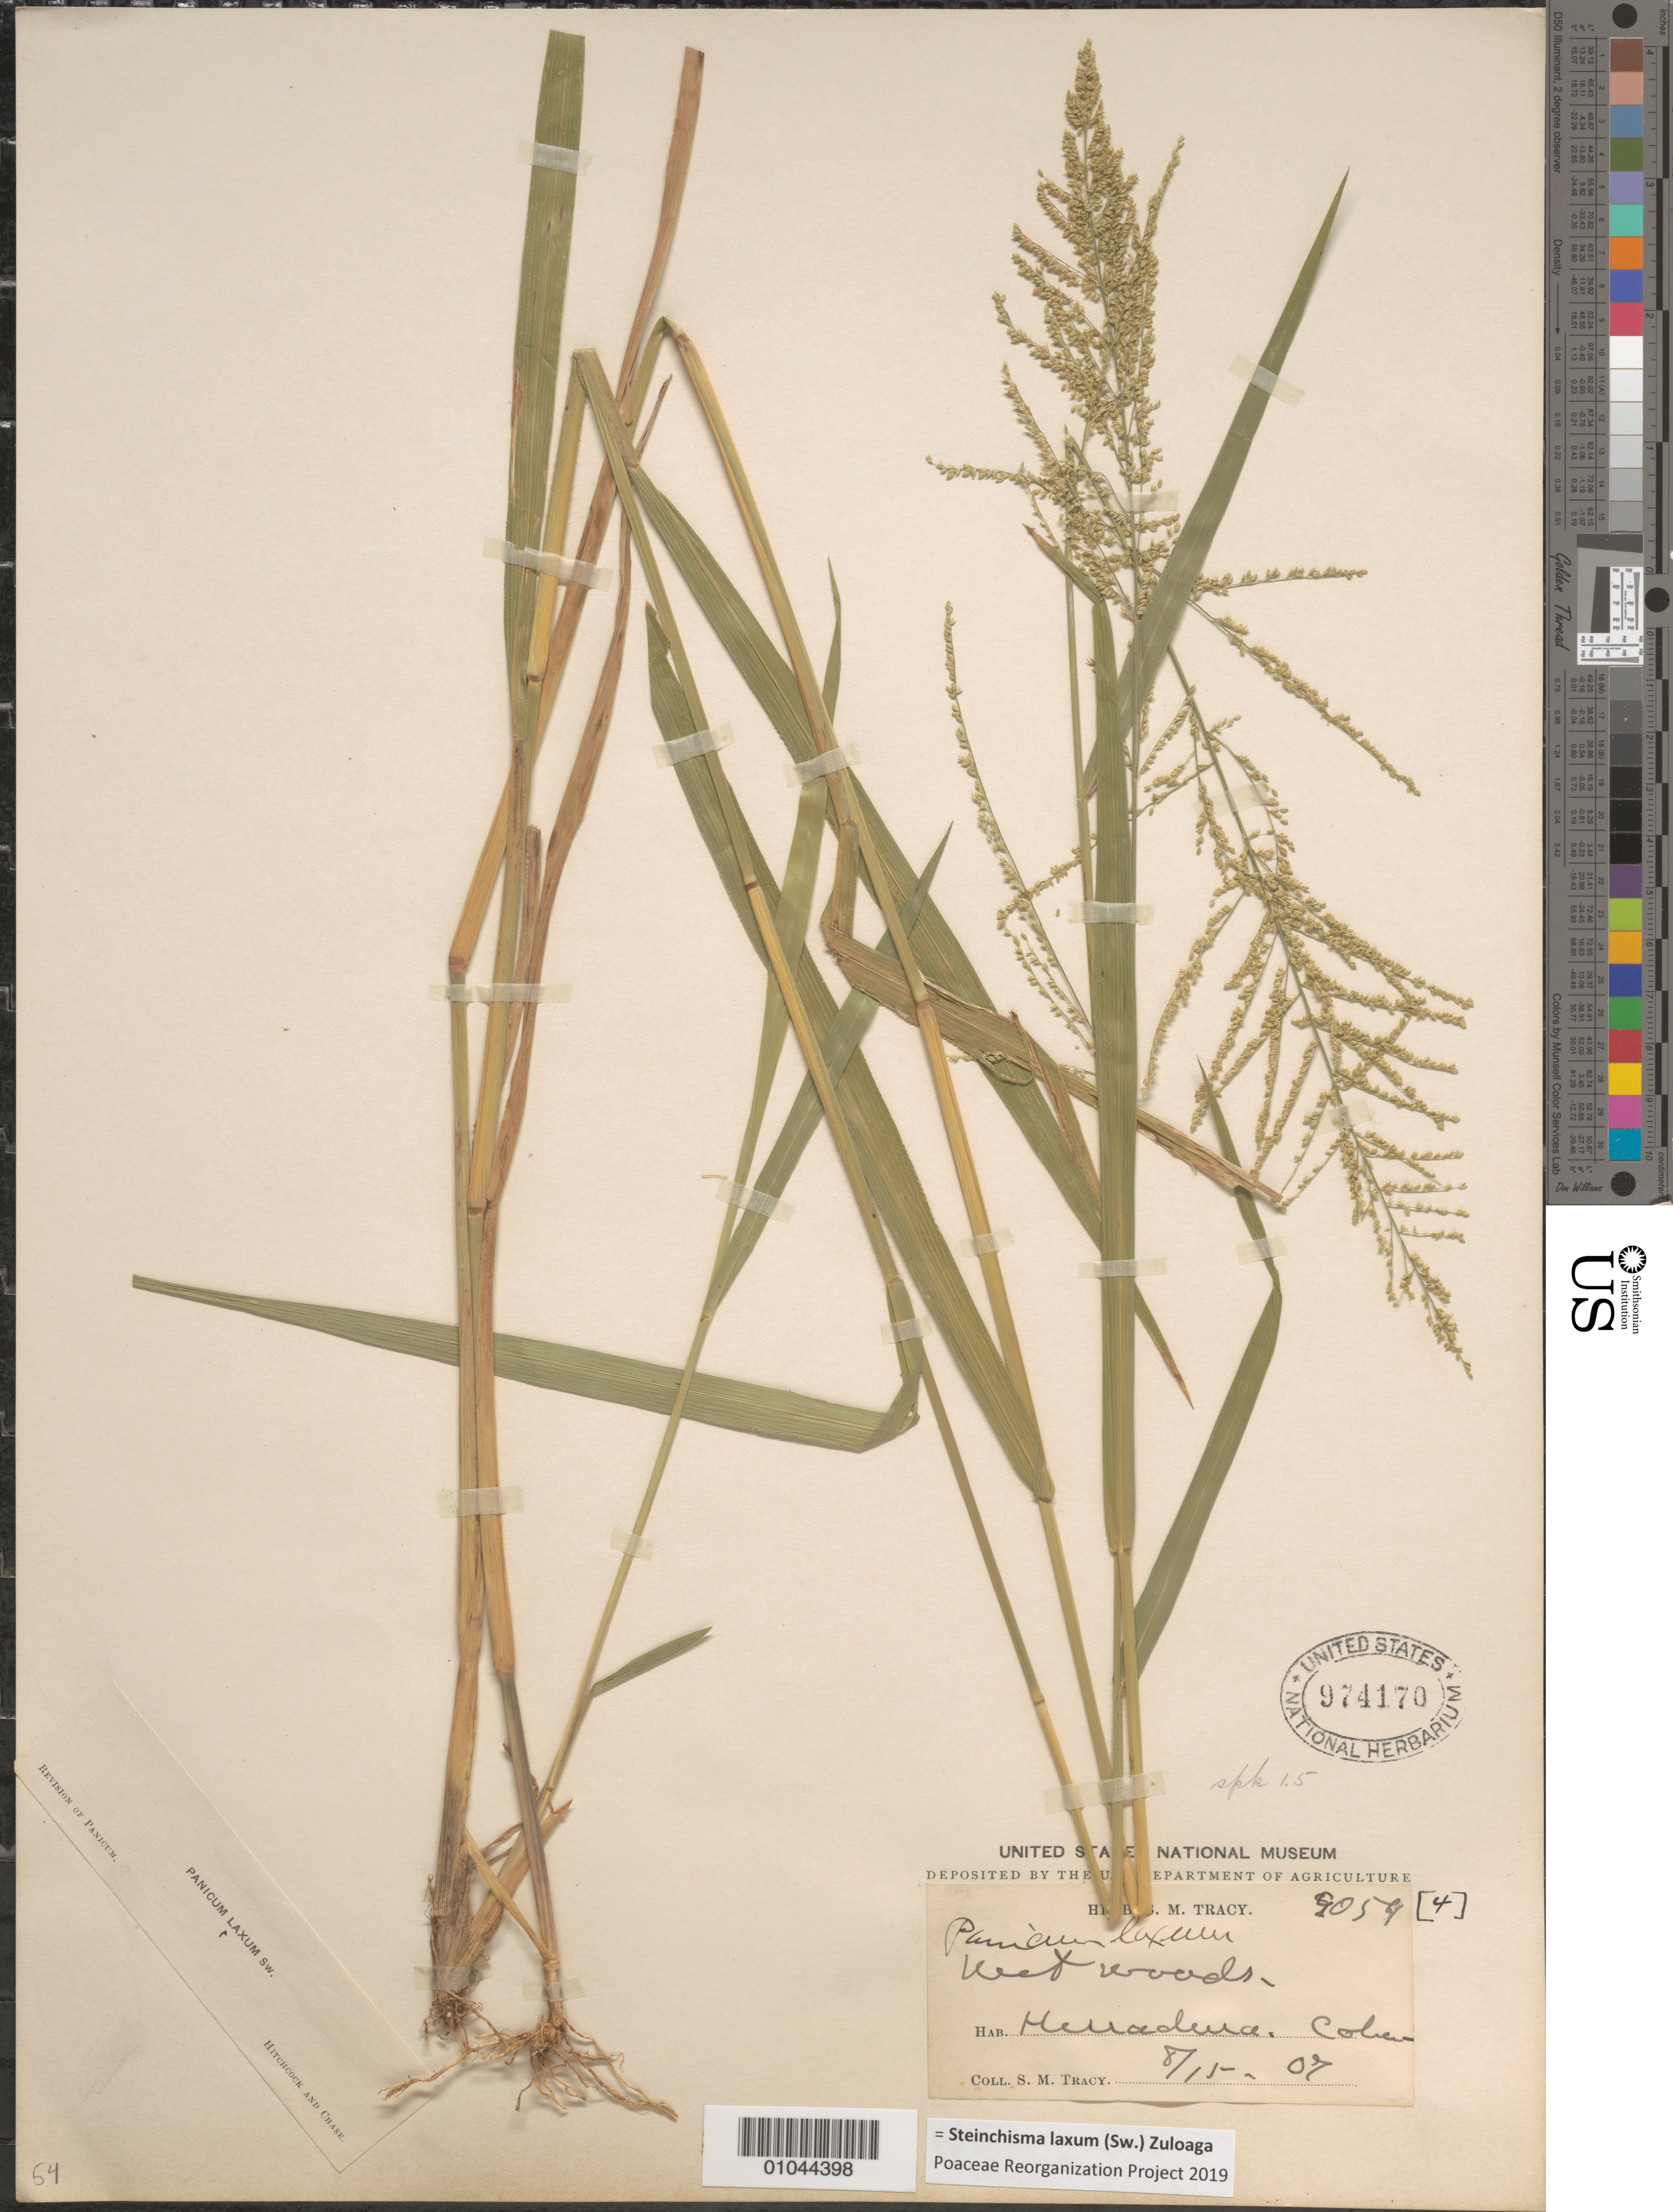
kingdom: Plantae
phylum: Tracheophyta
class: Liliopsida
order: Poales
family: Poaceae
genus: Panicum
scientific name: Panicum laxum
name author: Sw.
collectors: S. M. Tracy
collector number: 9054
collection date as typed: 15 Aug 1907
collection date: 1907-08-15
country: Cuba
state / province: Ciego de Ávila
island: Cuba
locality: Herradura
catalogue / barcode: US 974170